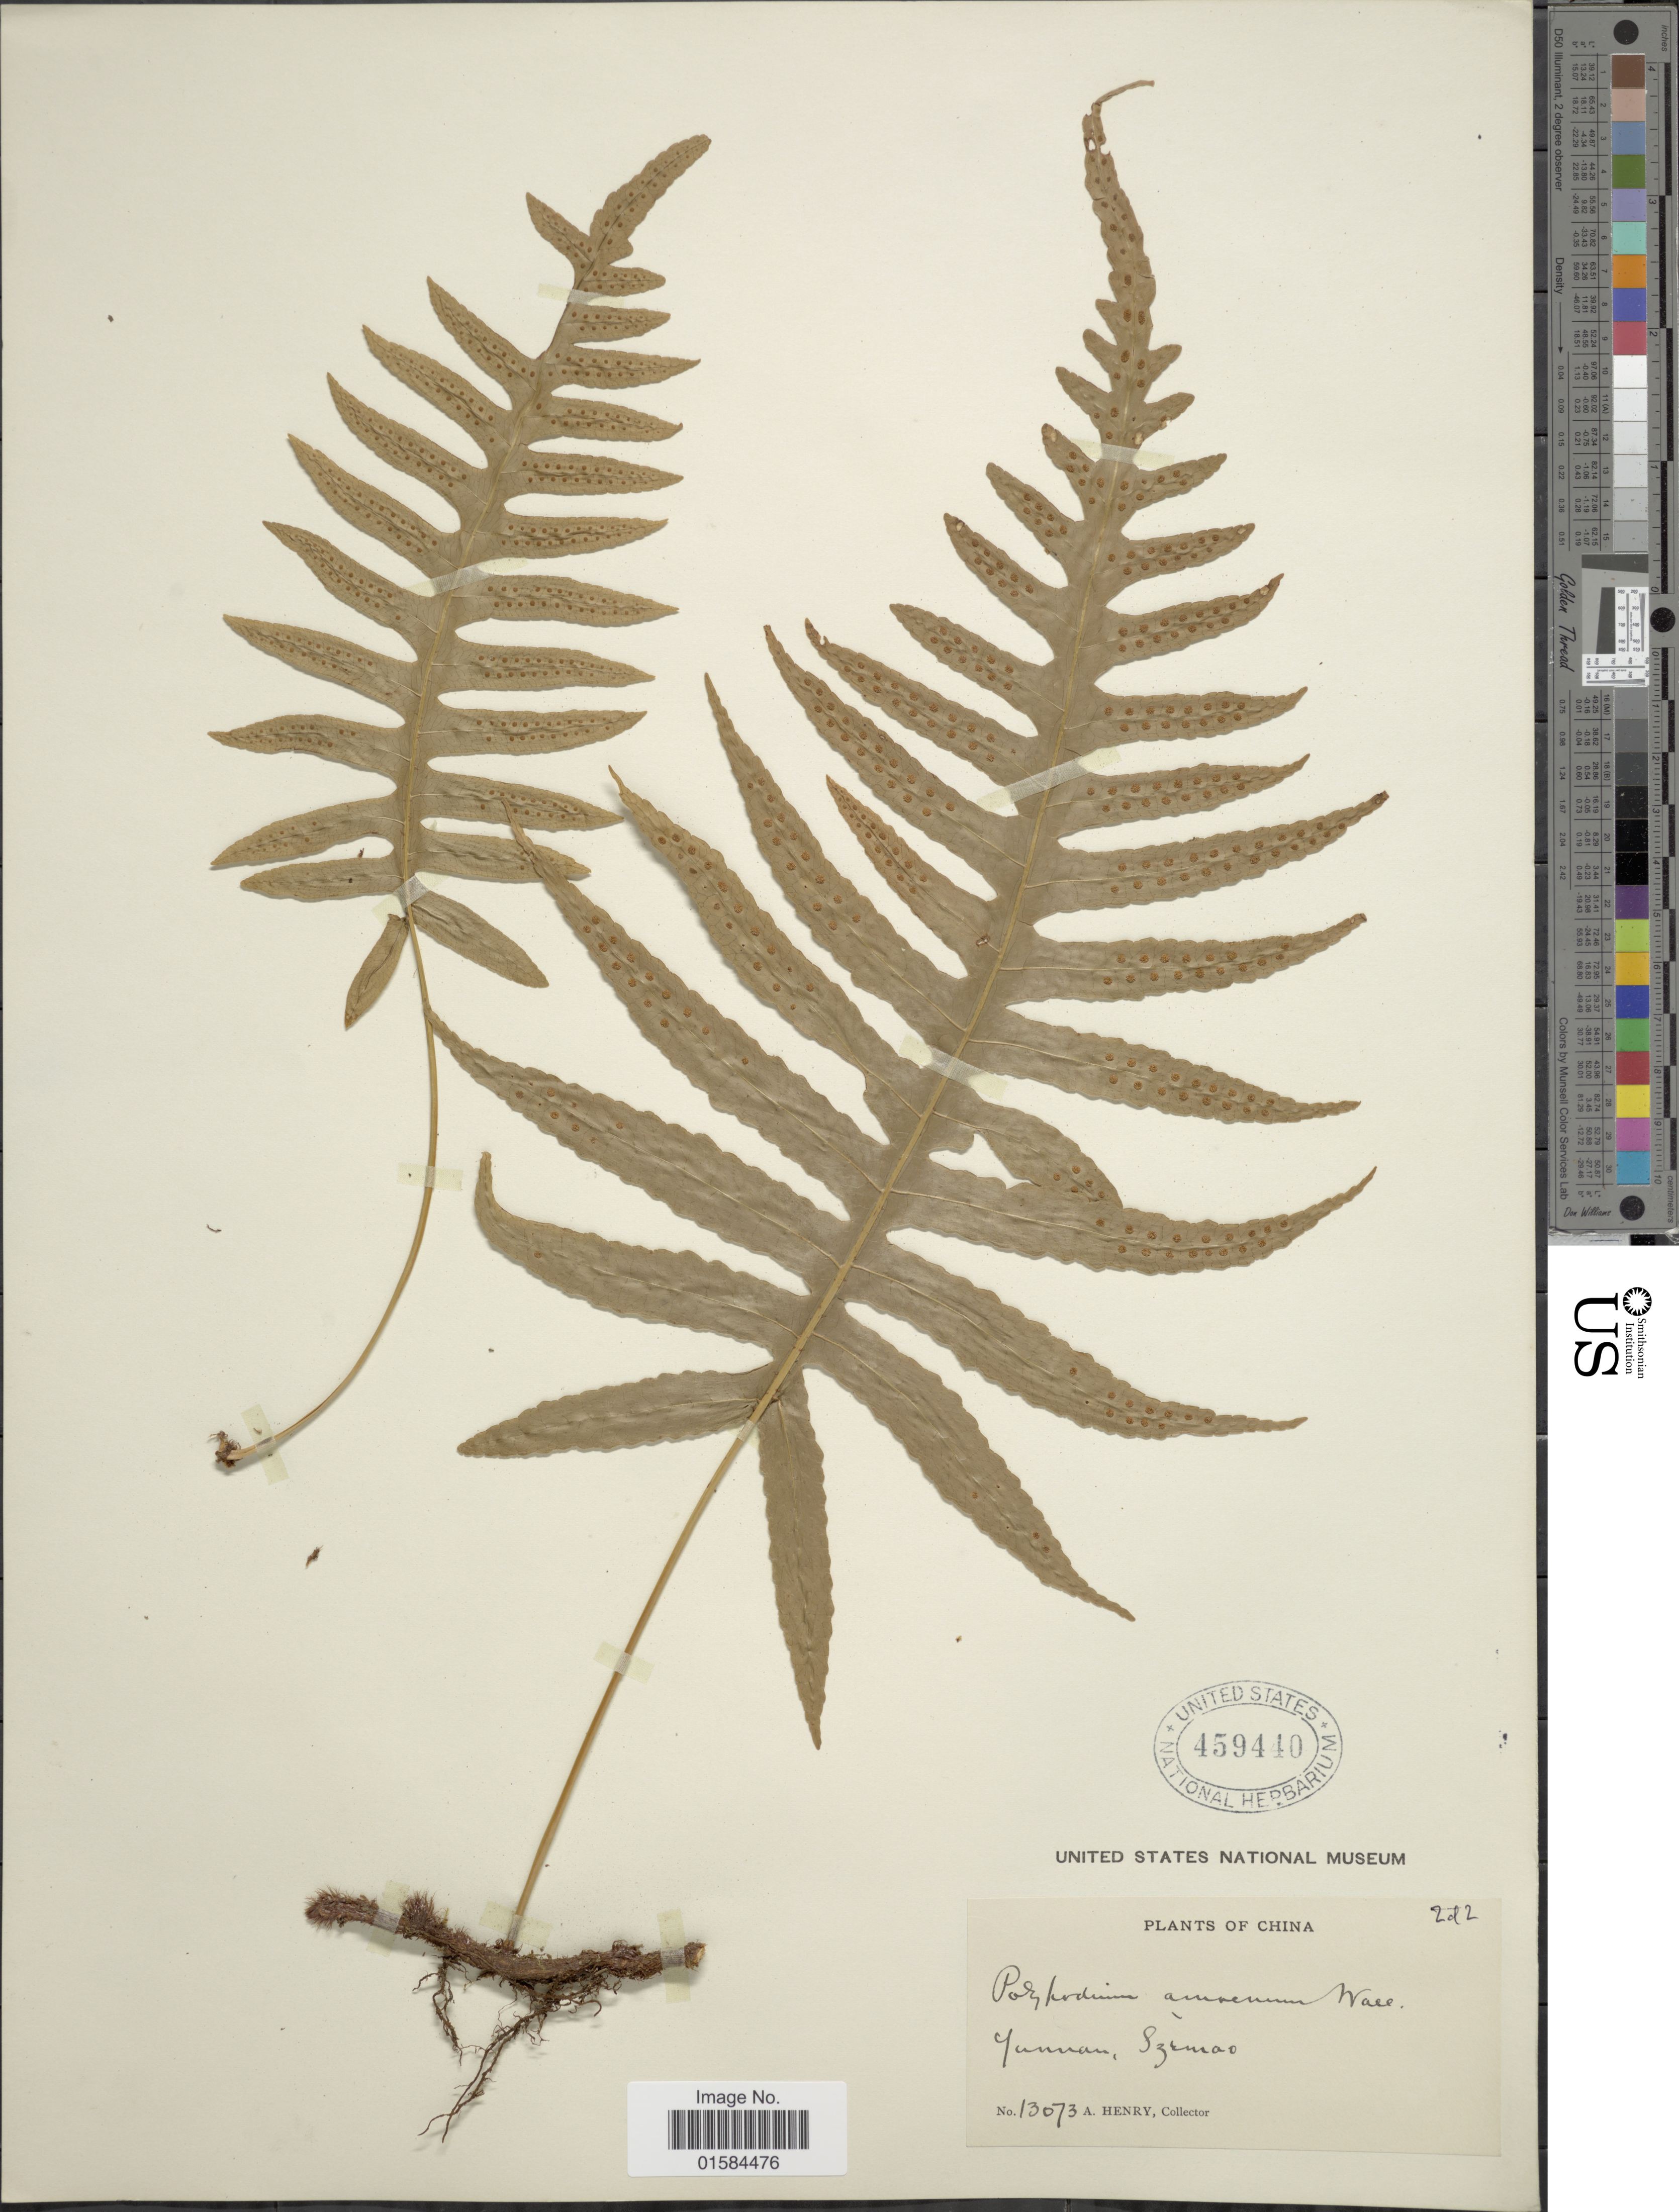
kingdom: Plantae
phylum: Tracheophyta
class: Polypodiopsida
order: Polypodiales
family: Polypodiaceae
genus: Goniophlebium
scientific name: Goniophlebium amoenum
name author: (Wall. ex Mett.) J. Sm.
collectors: A. Henry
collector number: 13073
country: China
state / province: Yunnan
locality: Yunnan, Szemao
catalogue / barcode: US 459440